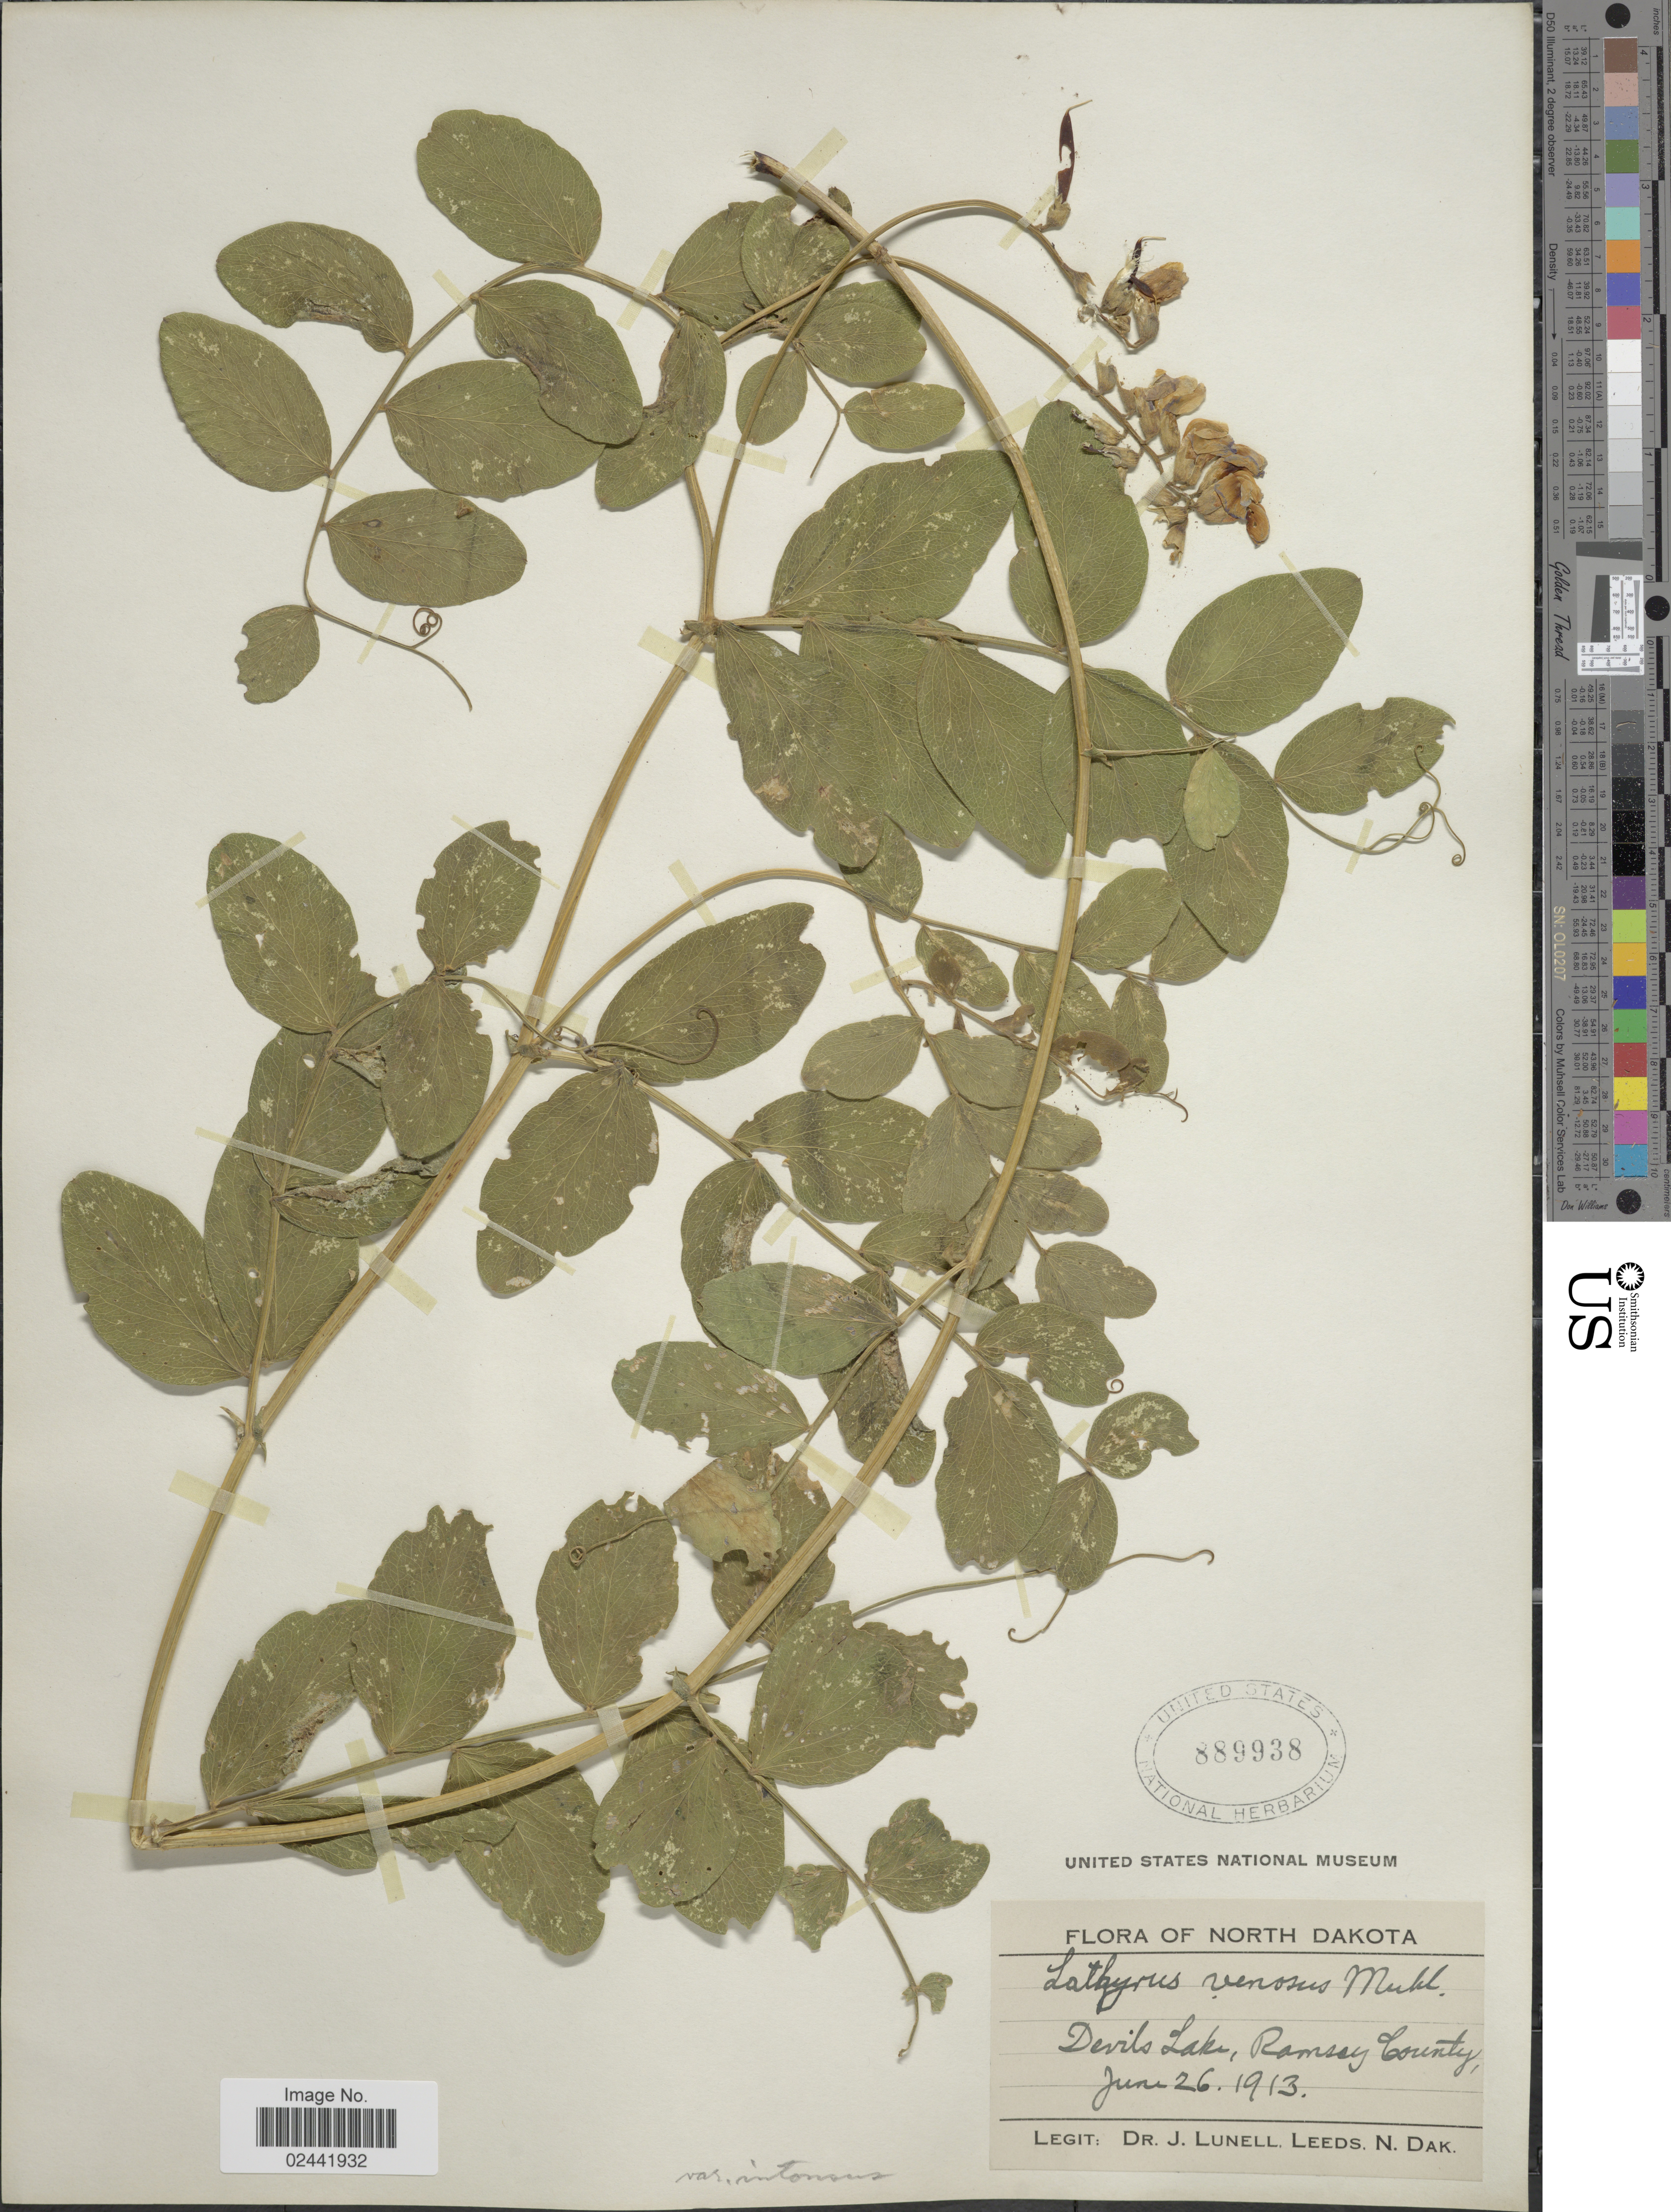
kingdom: Plantae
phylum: Tracheophyta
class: Magnoliopsida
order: Fabales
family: Fabaceae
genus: Lathyrus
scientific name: Lathyrus venosus var. intonsus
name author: Butters & H. St. John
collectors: J. Lunell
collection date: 1913-06-26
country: United States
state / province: North Dakota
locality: Devils Lake, Ramsey County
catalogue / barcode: US 889938